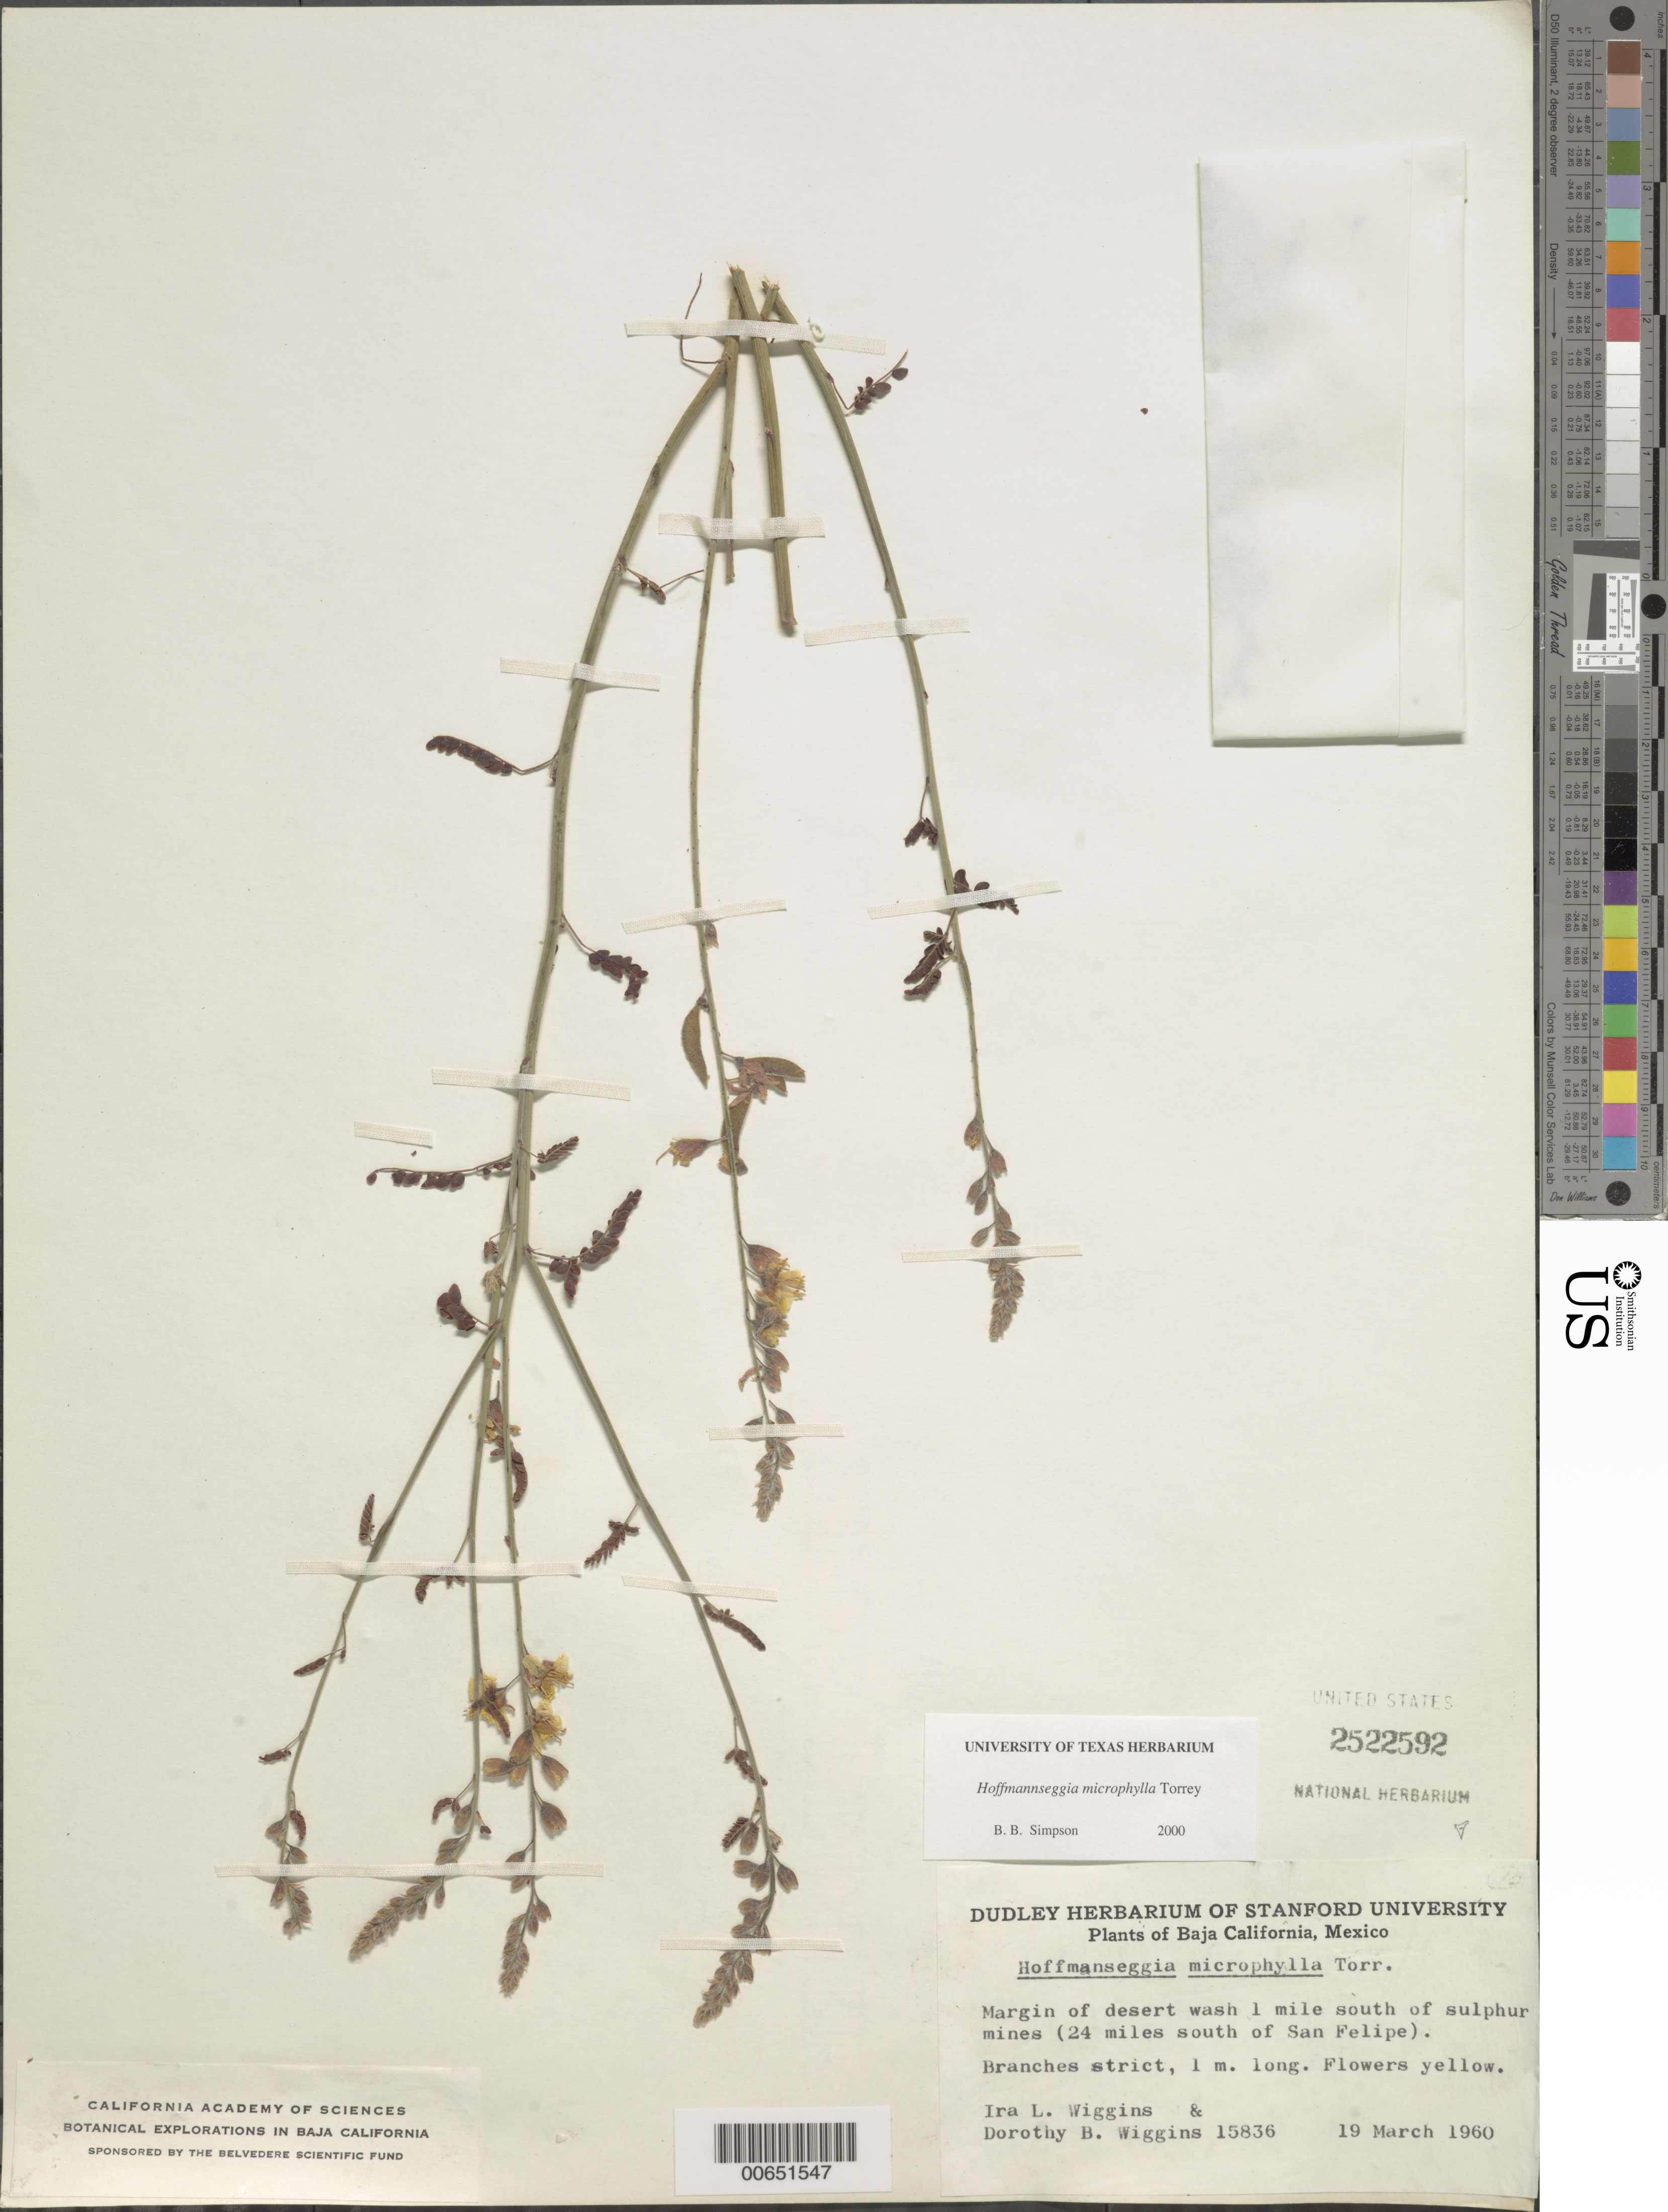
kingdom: Plantae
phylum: Tracheophyta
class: Magnoliopsida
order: Fabales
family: Fabaceae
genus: Hoffmannseggia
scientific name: Hoffmannseggia microphylla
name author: Torr.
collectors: I. L. Wiggins & D. B. Wiggins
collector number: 15836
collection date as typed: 19 Mar 1960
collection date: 1960-03-19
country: Mexico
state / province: Baja California Norte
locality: S of Sulphur Mines, S of San Felipe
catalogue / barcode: US 2522592